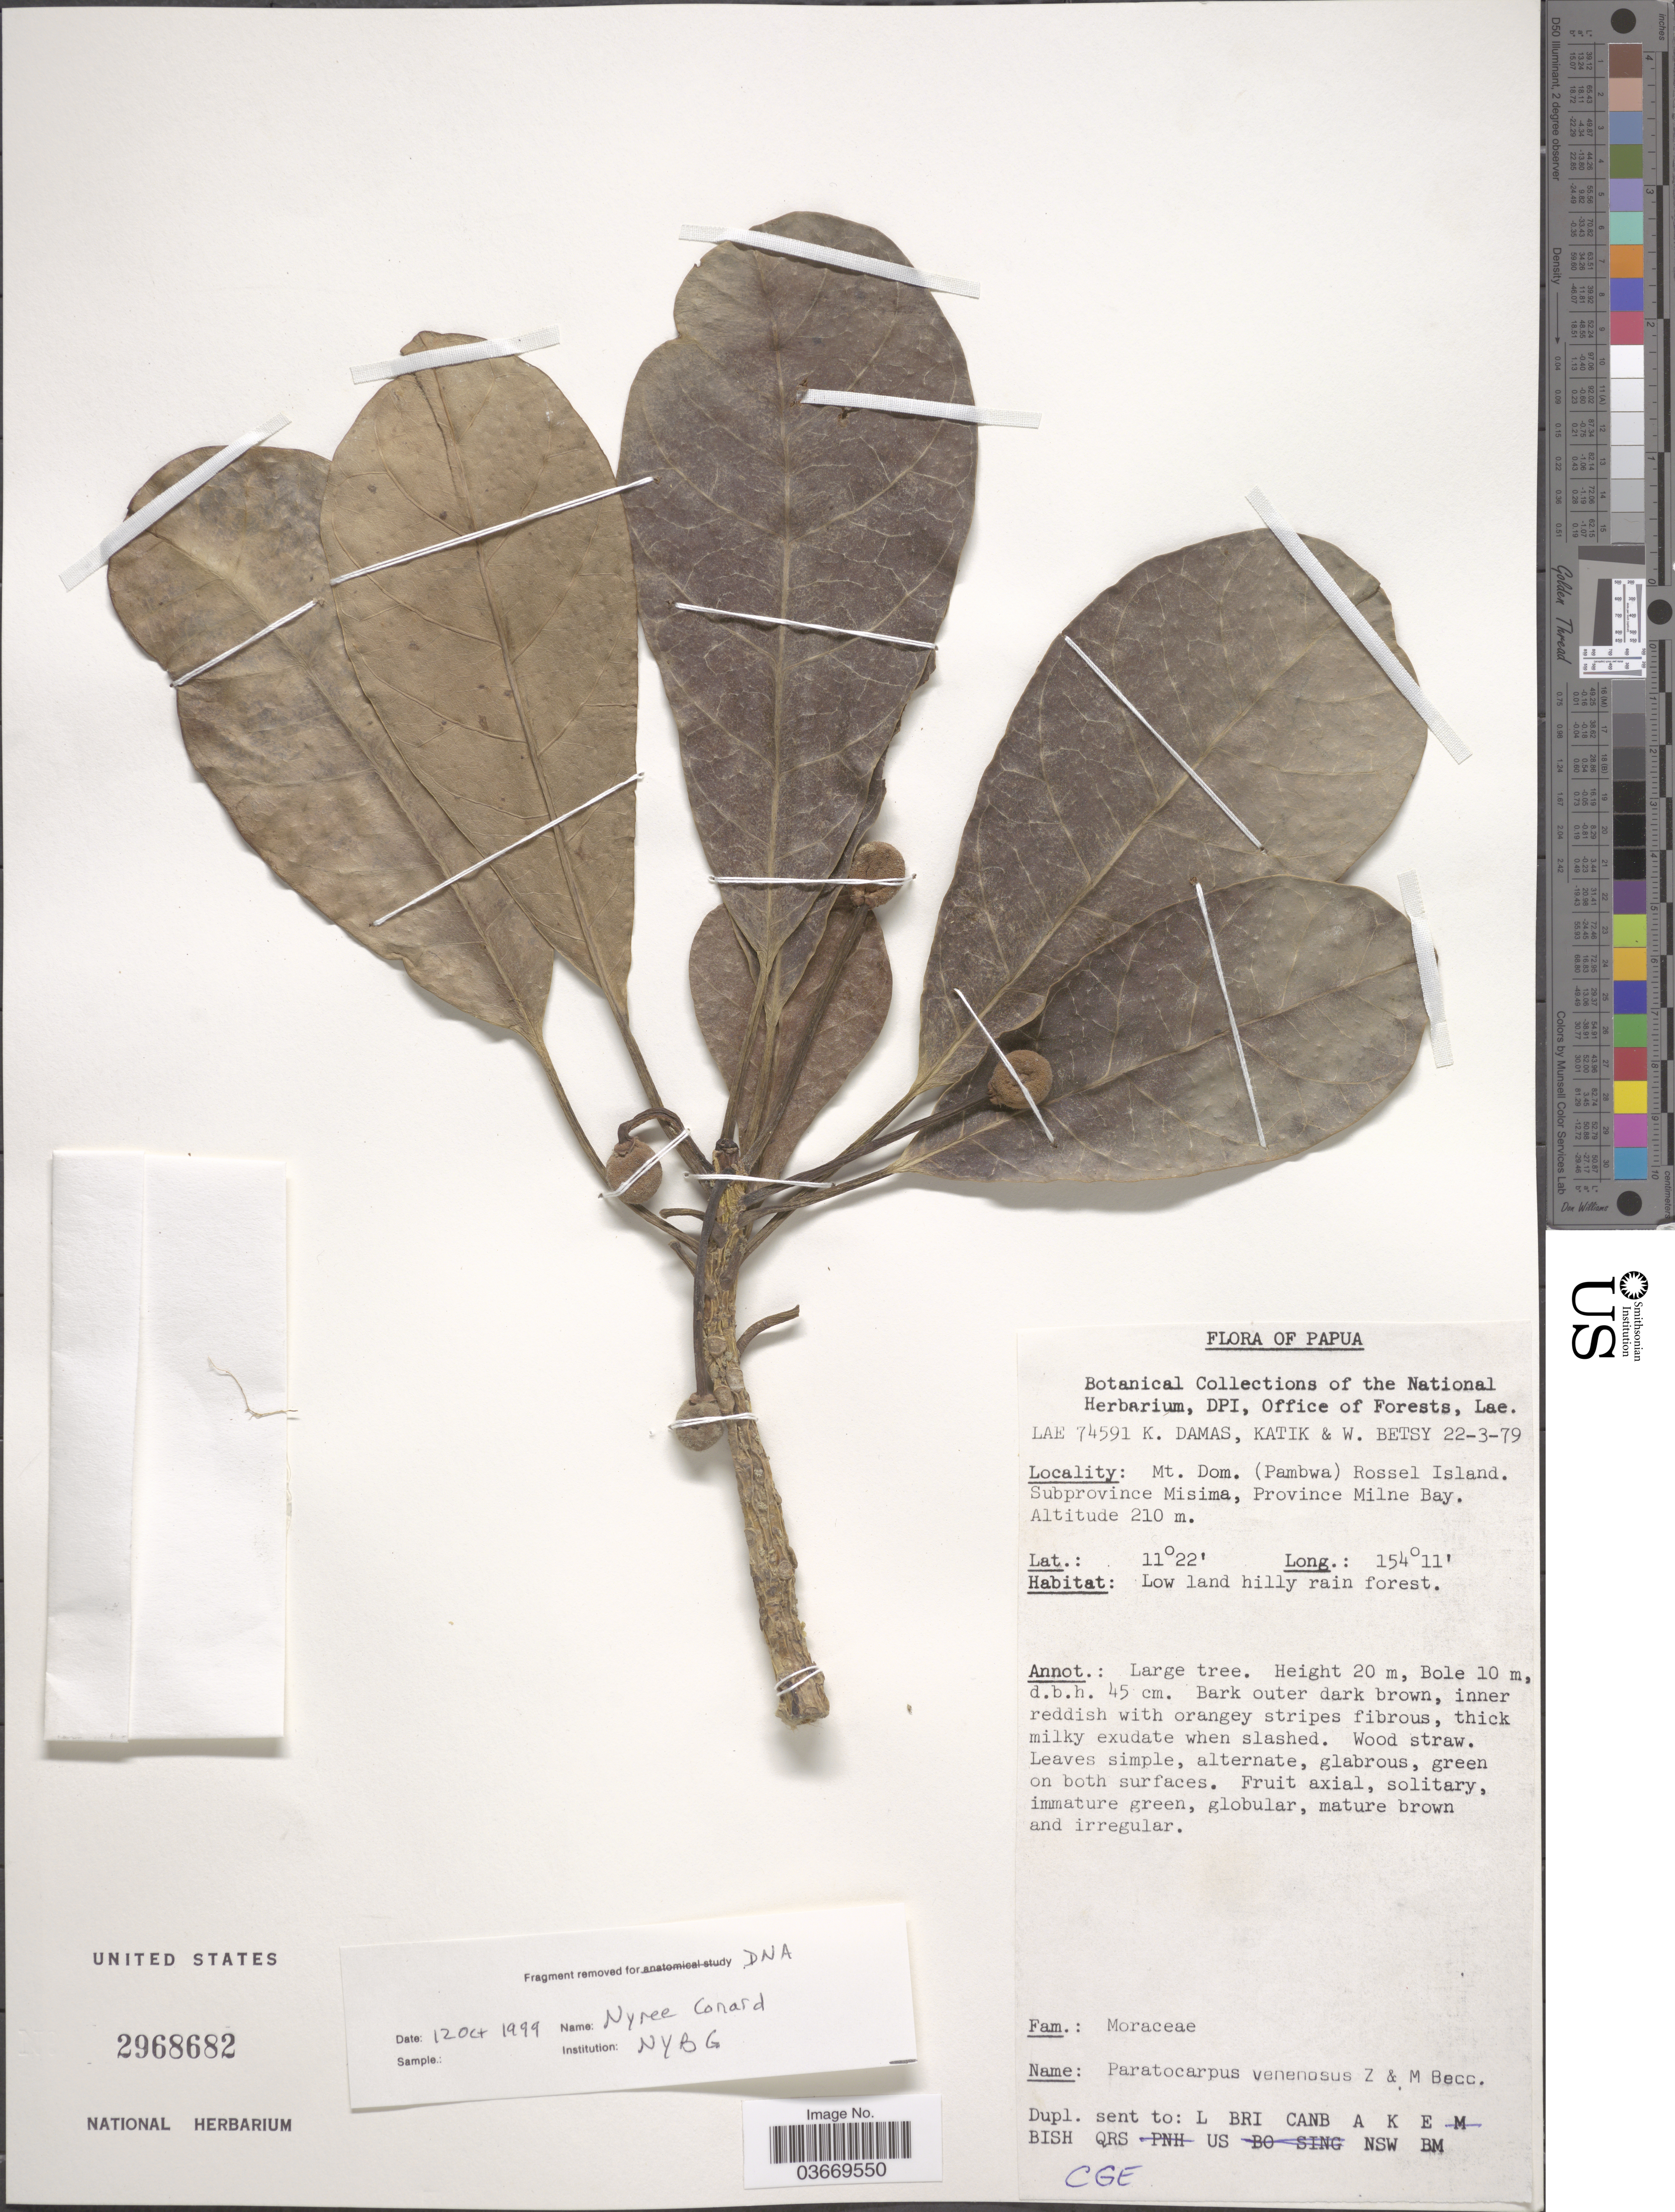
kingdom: Plantae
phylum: Tracheophyta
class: Magnoliopsida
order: Rosales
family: Moraceae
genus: Parartocarpus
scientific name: Parartocarpus venenosus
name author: (Zoll. & Moritzi) Becc.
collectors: K. Damas, Katik & W. Betsy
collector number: LAE 74591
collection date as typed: Transcribed d/m/y: 22/3/79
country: Papua New Guinea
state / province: Milne Bay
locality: Mt. Dom. (Pambwa) Rossel Island. Subprovince Misima.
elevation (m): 210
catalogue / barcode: US 2968682